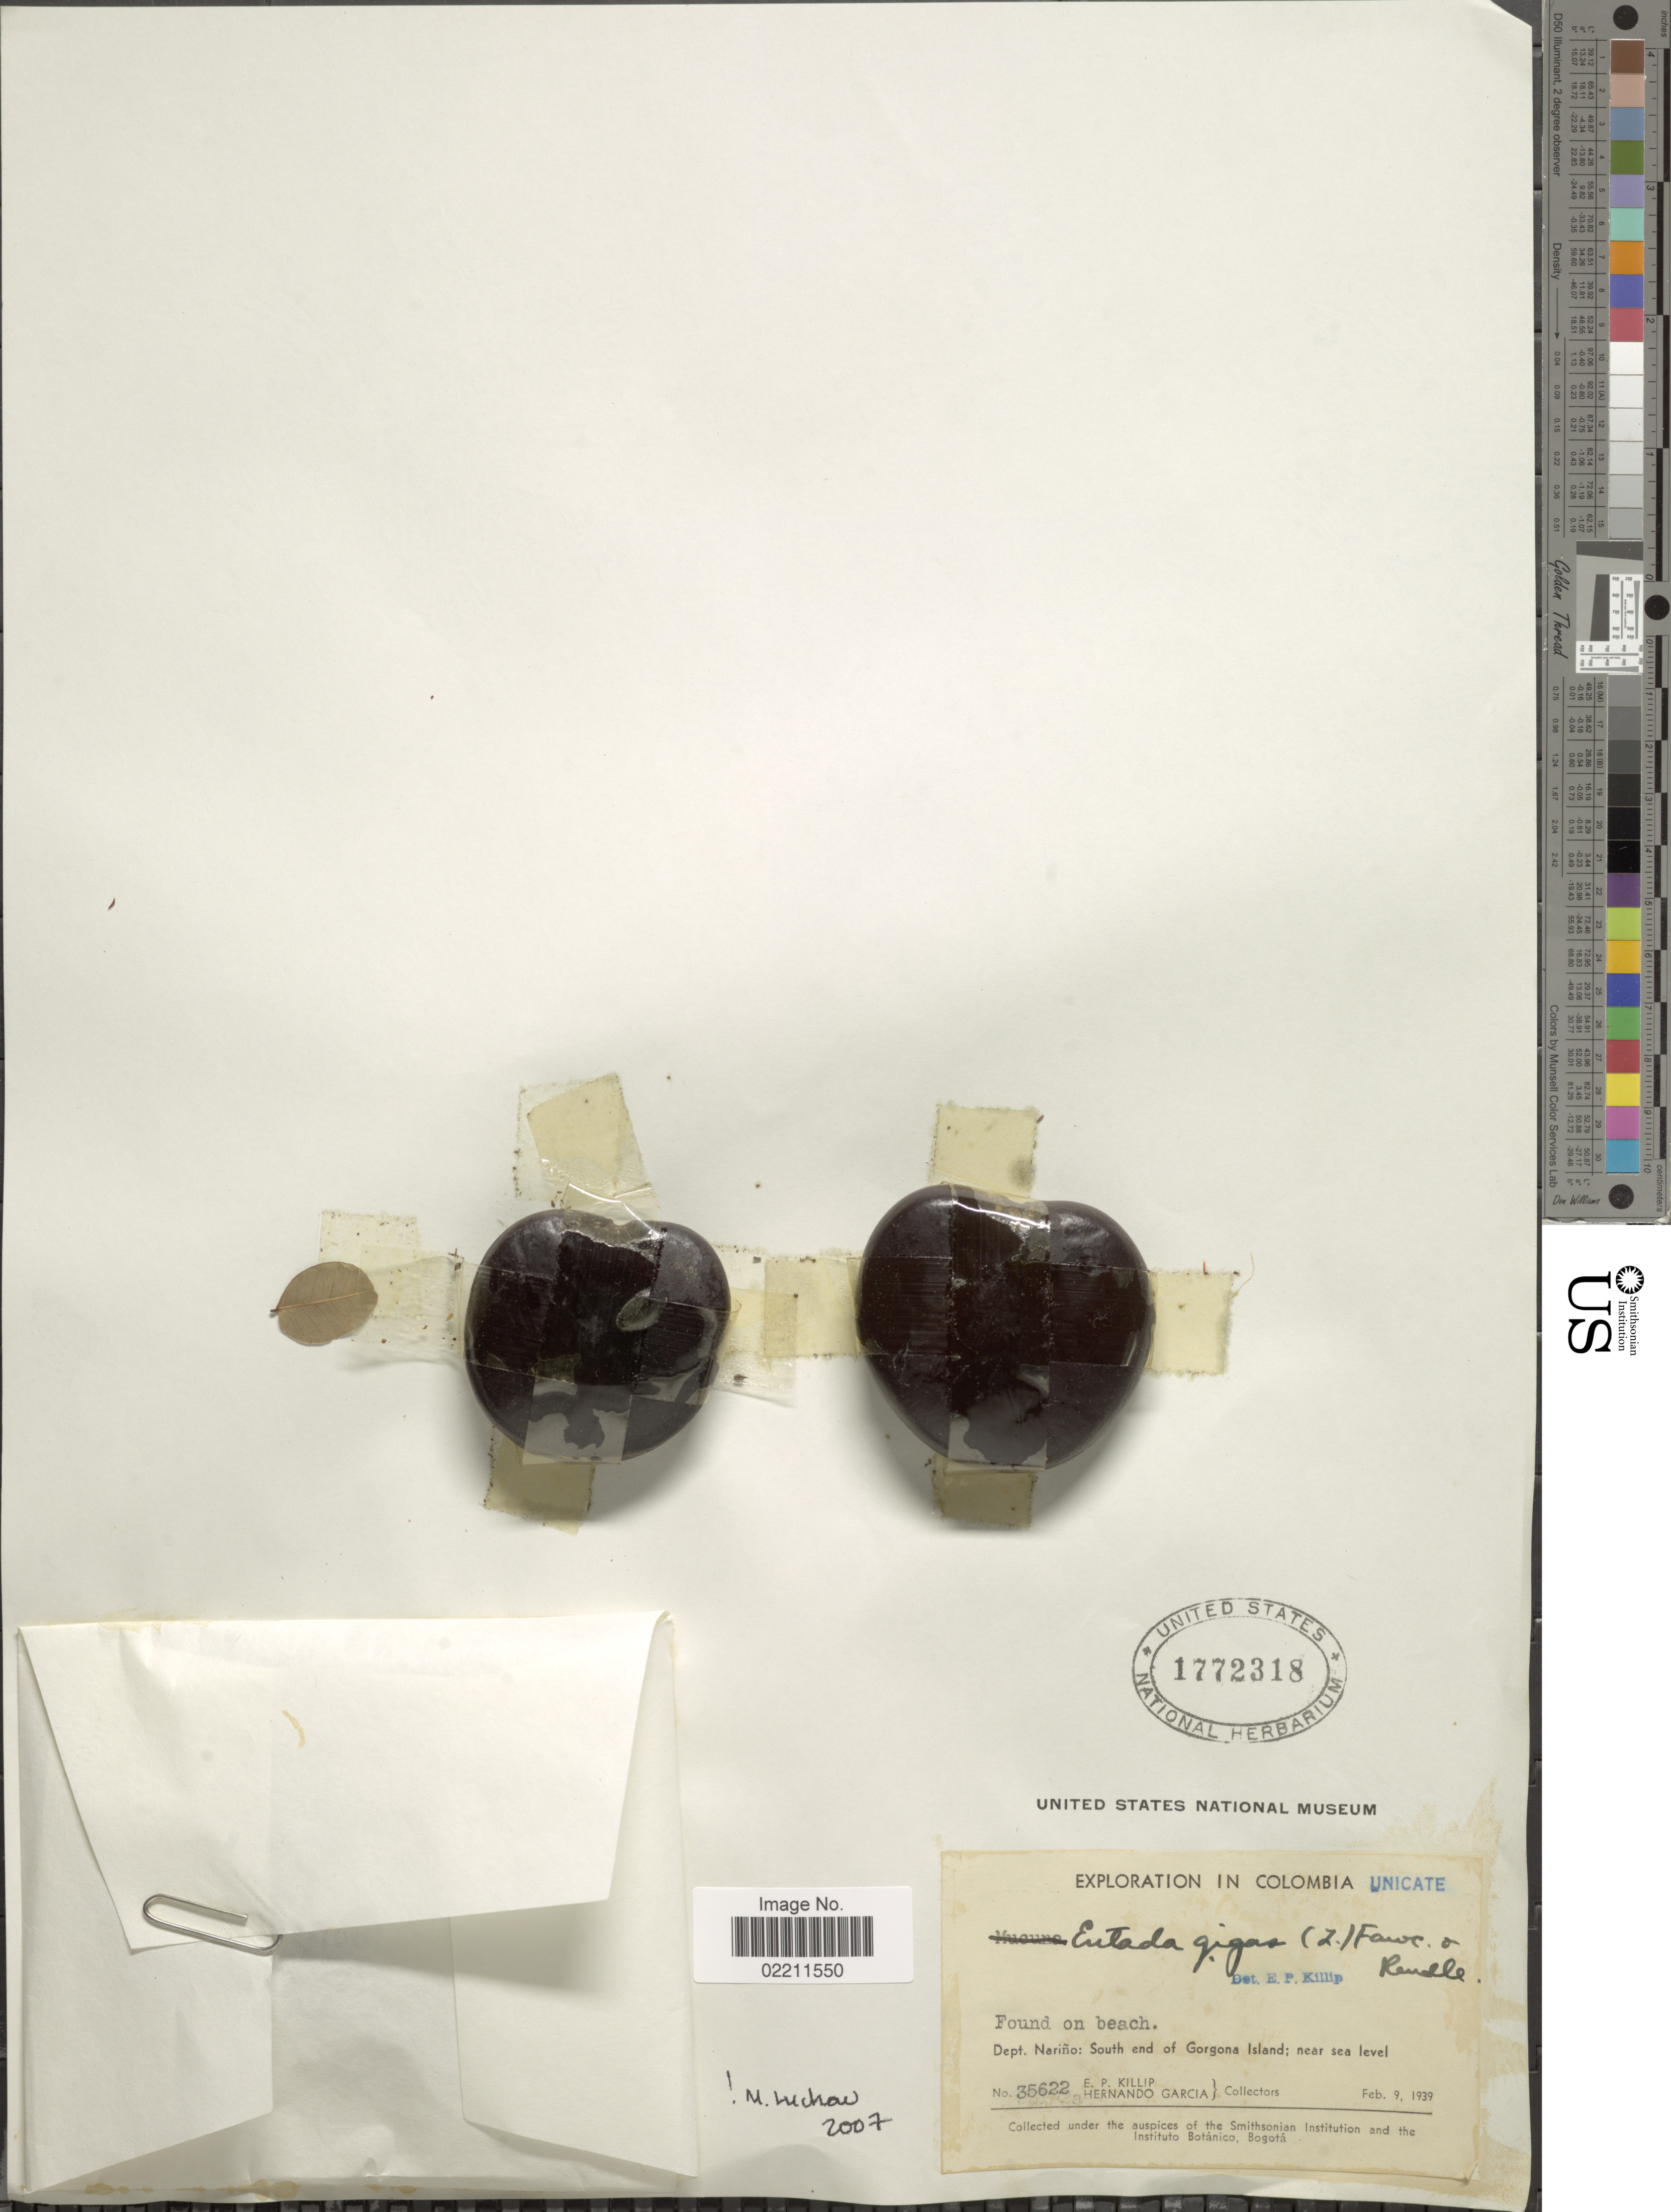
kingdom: Plantae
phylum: Tracheophyta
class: Magnoliopsida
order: Fabales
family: Fabaceae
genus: Entada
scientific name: Entada gigas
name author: (L.) Fawc. & Rendle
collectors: E. P. Killip & H. Garcia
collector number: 35622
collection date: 1939-02-09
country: Colombia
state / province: Nariño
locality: Dept. Narino: South end of Gorgona Island.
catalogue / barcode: US 1772318